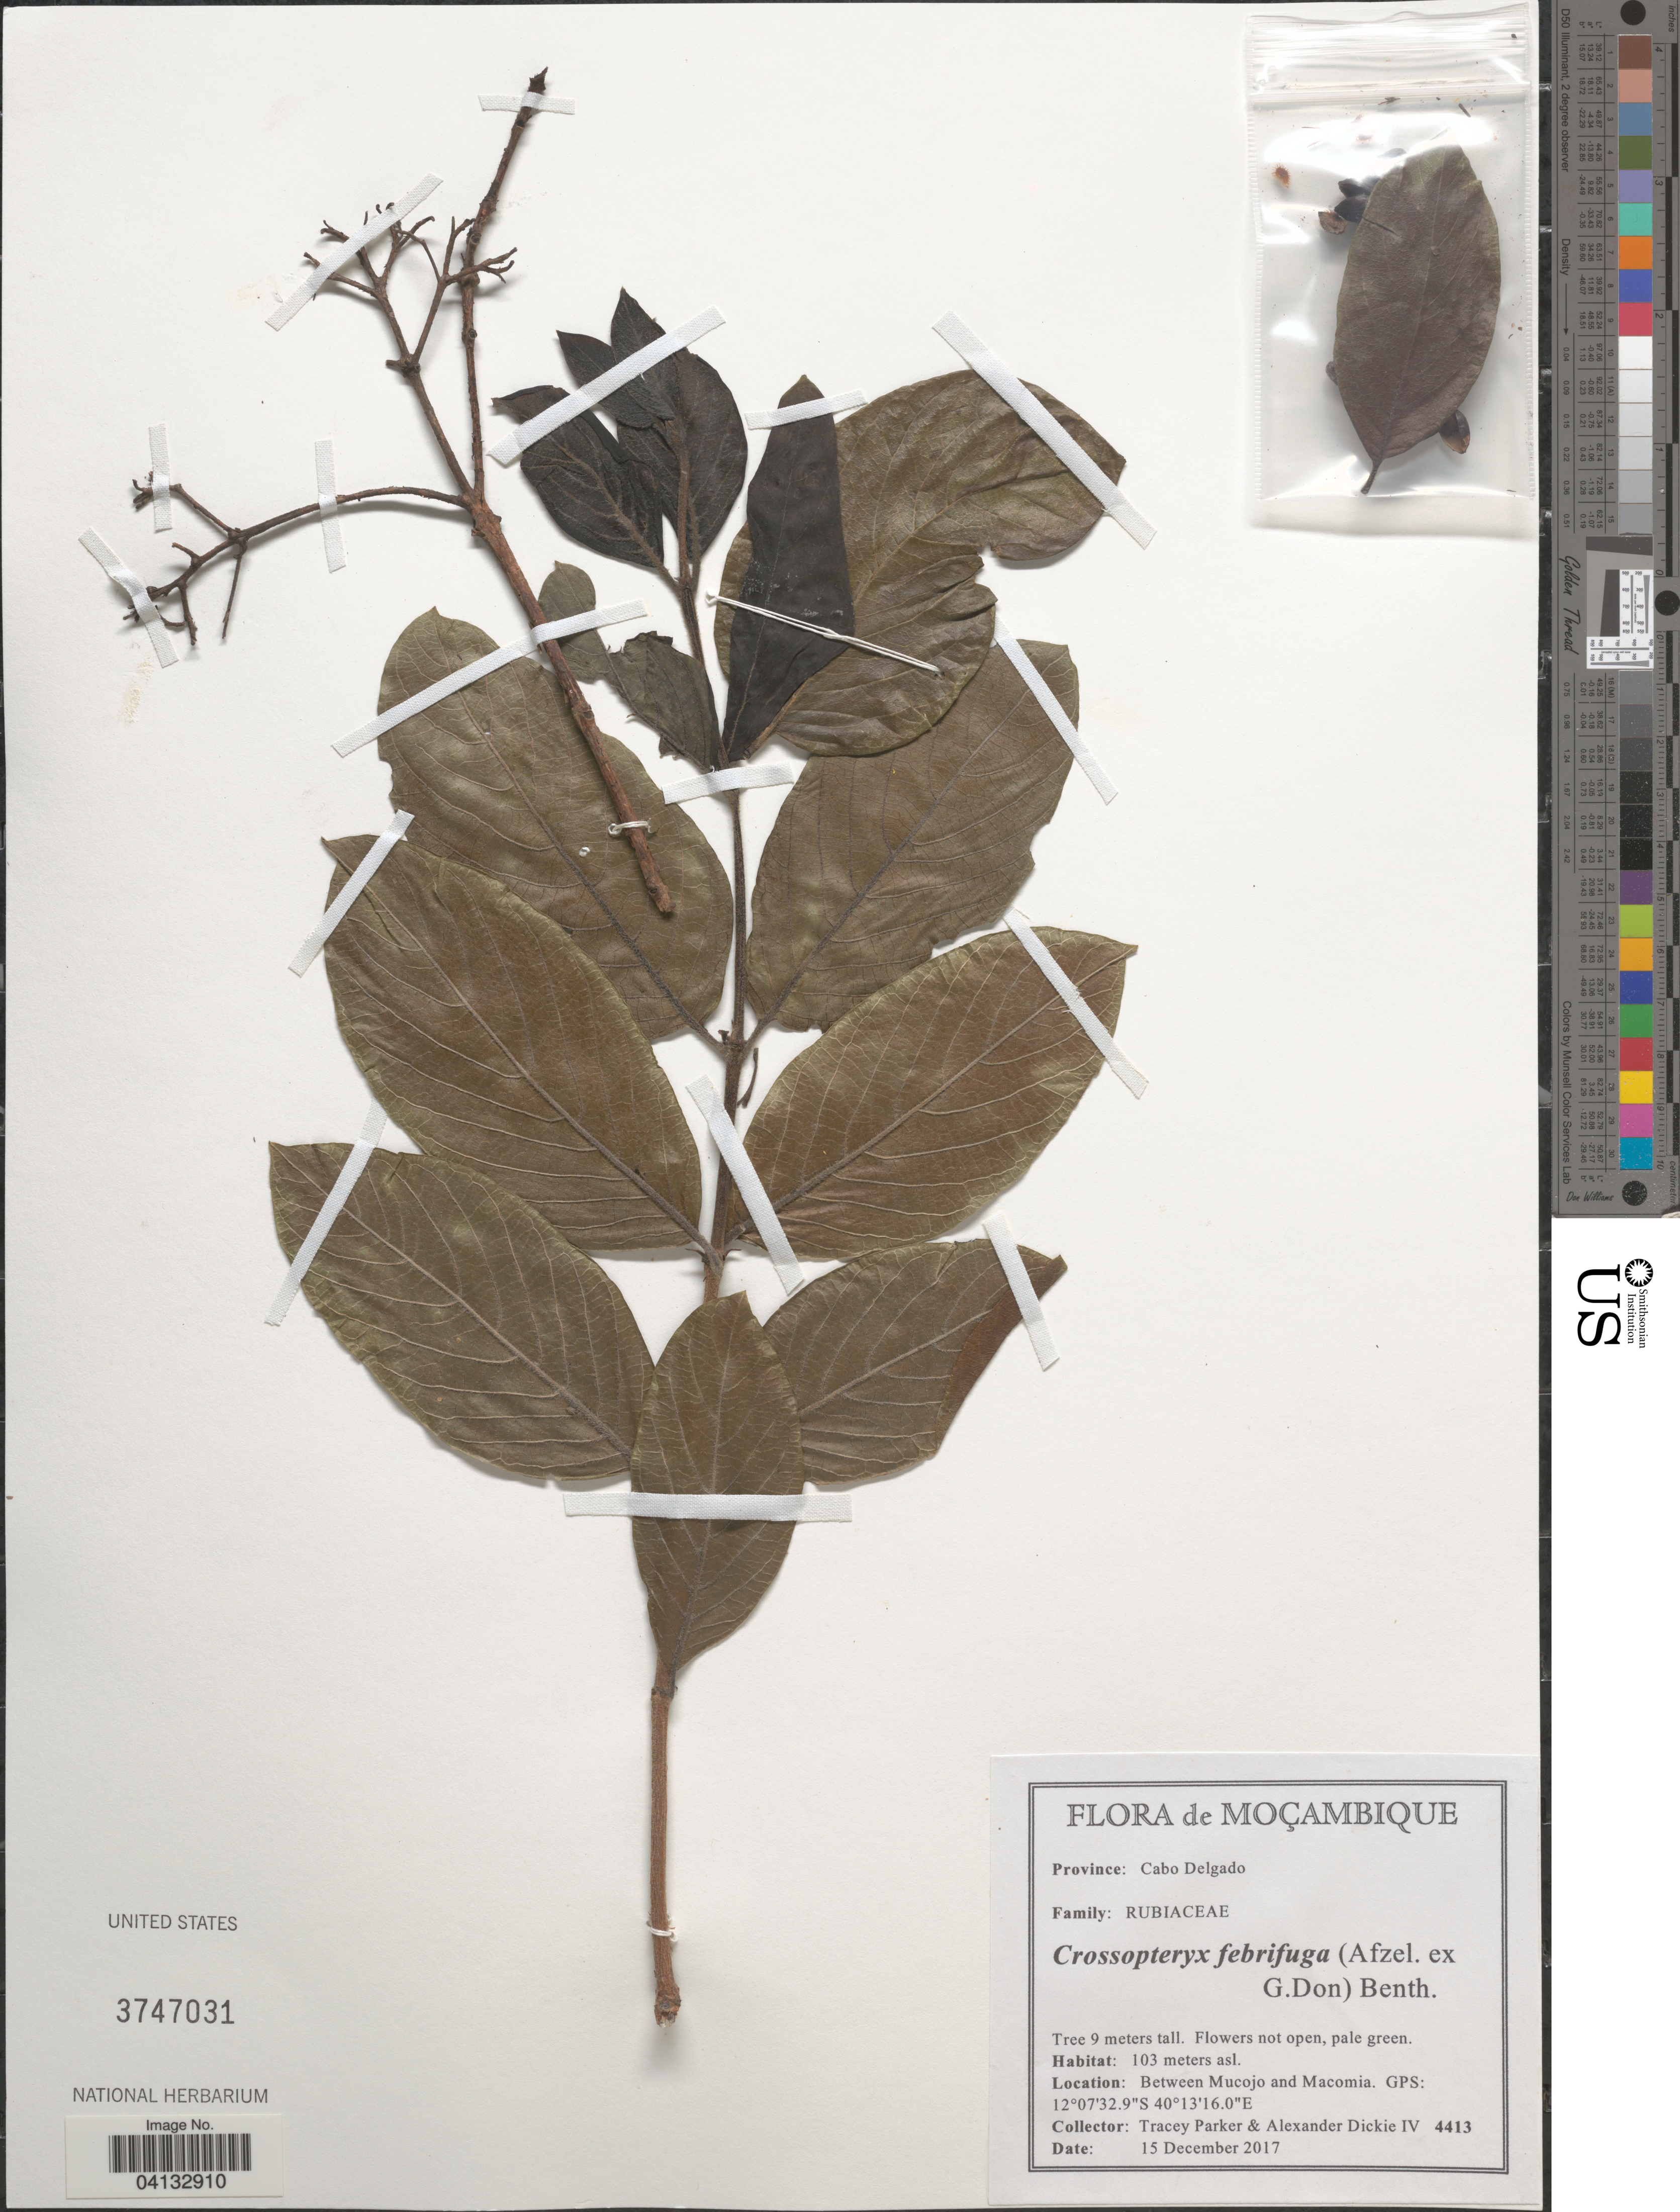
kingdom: Plantae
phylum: Tracheophyta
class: Magnoliopsida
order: Gentianales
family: Rubiaceae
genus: Crossopteryx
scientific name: Crossopteryx febrifuga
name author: (Afzel. ex G. Don) Benth.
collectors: T. Parker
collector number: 4413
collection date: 2017-12-15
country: Mozambique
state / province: Cabo Delgado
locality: Between Mucojo and Macomia.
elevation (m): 103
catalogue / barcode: US 3747031